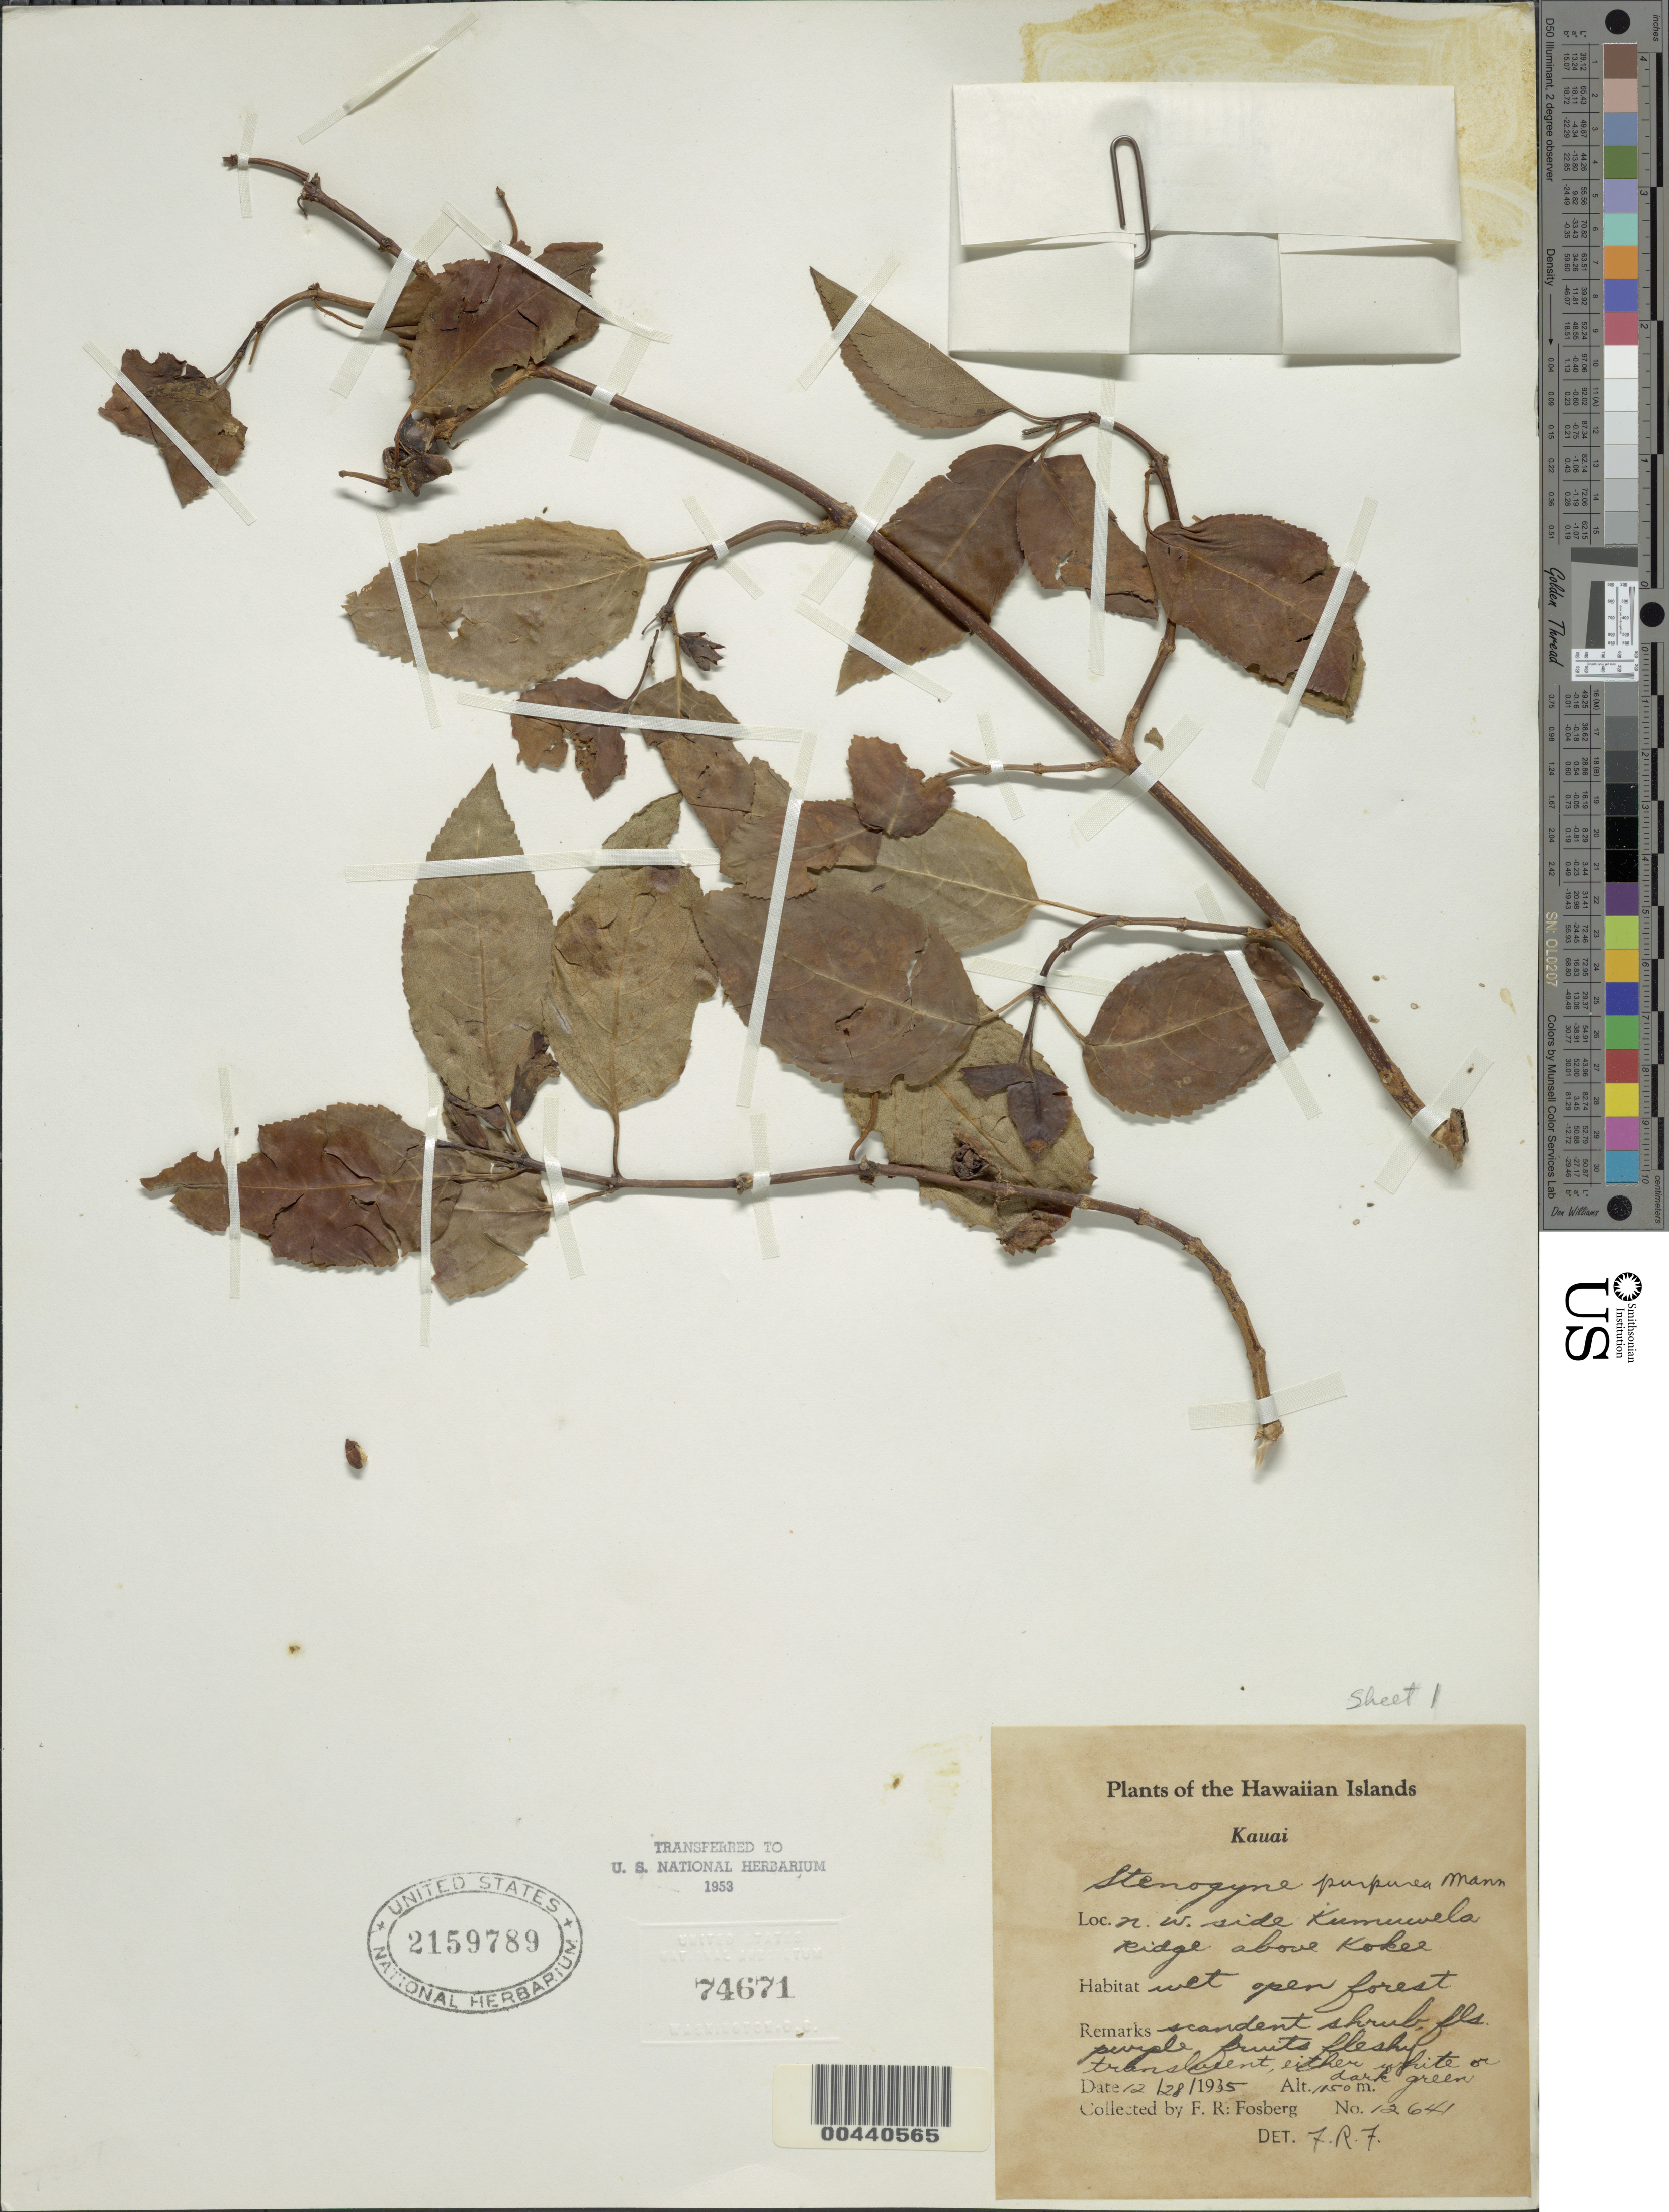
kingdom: Plantae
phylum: Tracheophyta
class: Magnoliopsida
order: Lamiales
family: Lamiaceae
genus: Stenogyne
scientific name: Stenogyne purpurea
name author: H. Mann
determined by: Fosberg, F. R.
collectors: F. R. Fosberg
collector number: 12641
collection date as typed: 28 Dec 1935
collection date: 1935-12-28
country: United States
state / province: Hawaii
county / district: Kauai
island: Kaua'i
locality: NW side Kumuwela Ridge above Kokee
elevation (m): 1150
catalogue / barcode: US 2159789